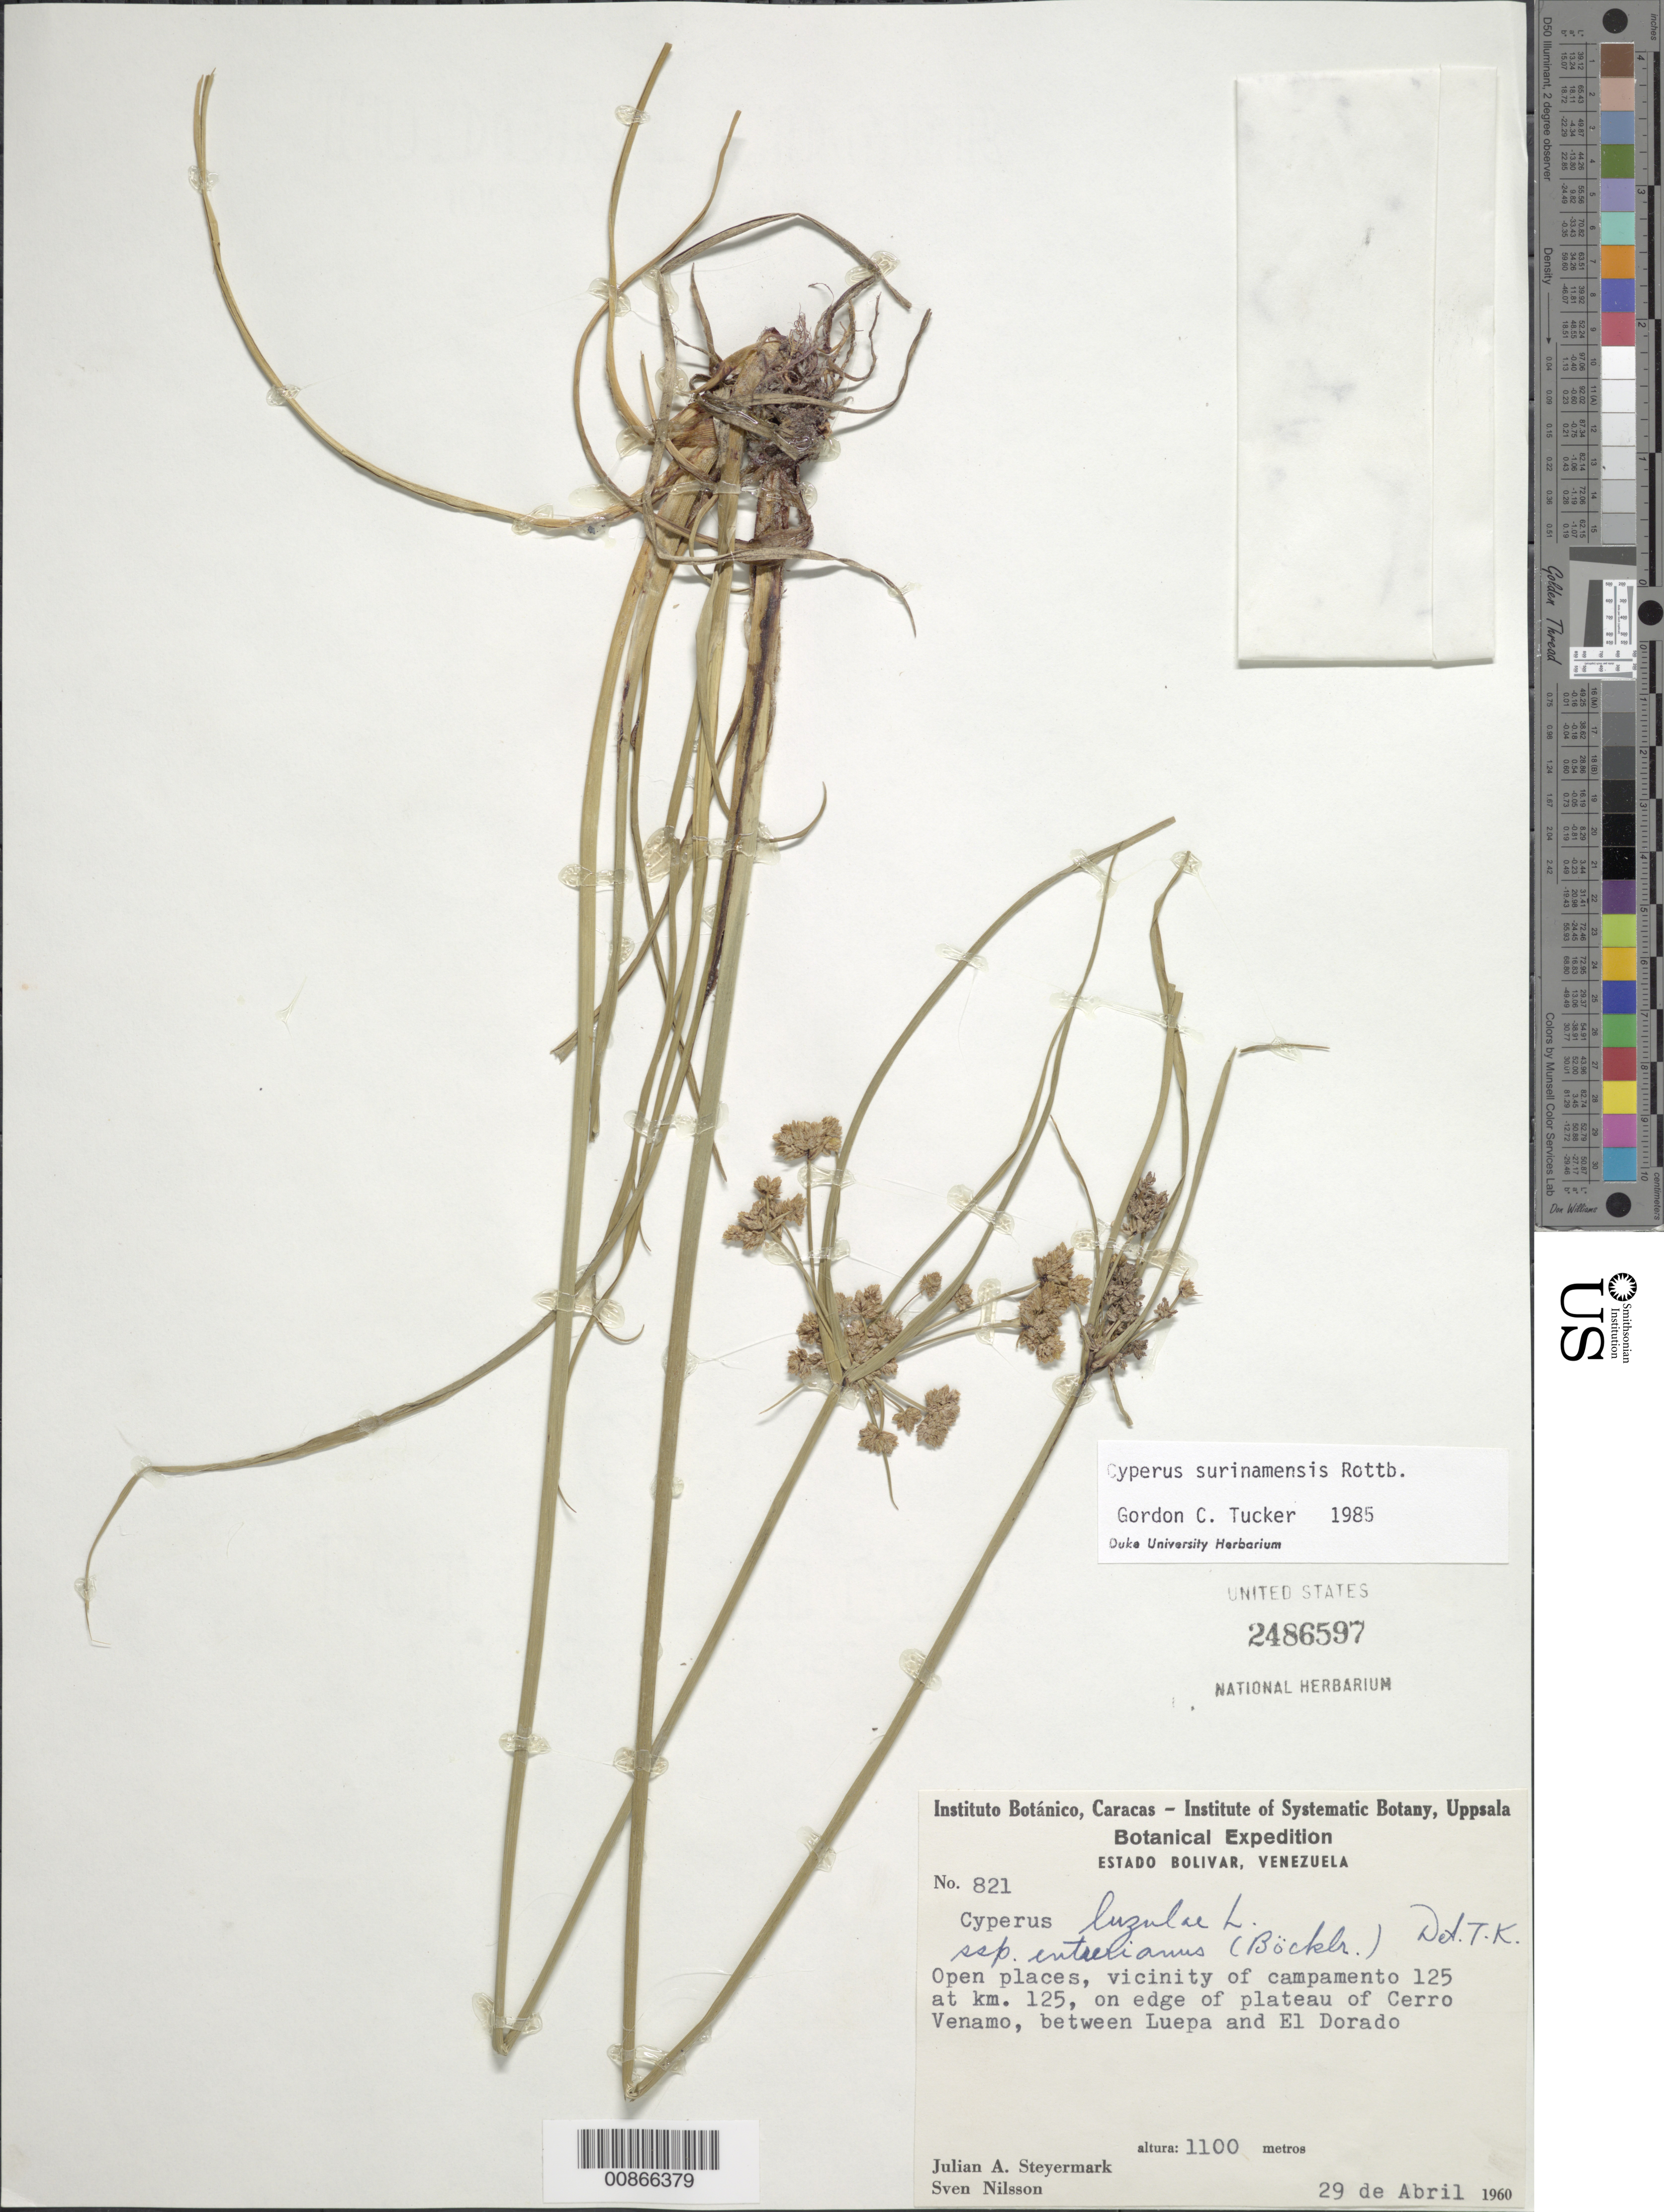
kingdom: Plantae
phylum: Tracheophyta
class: Liliopsida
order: Poales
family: Cyperaceae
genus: Cyperus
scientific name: Cyperus surinamensis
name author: Rottb.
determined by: Tucker, G. C.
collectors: J. Steyermark & S. Nilsson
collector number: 60 821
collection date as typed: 29-Apr-60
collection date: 1960-04-29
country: Venezuela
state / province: Bolívar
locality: Cerro Venamo, between Luepa and El Dorado, vicinity of campamento 125 at km 125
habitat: Open places on edge of plateau of cerro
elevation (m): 1100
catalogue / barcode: US 2486597